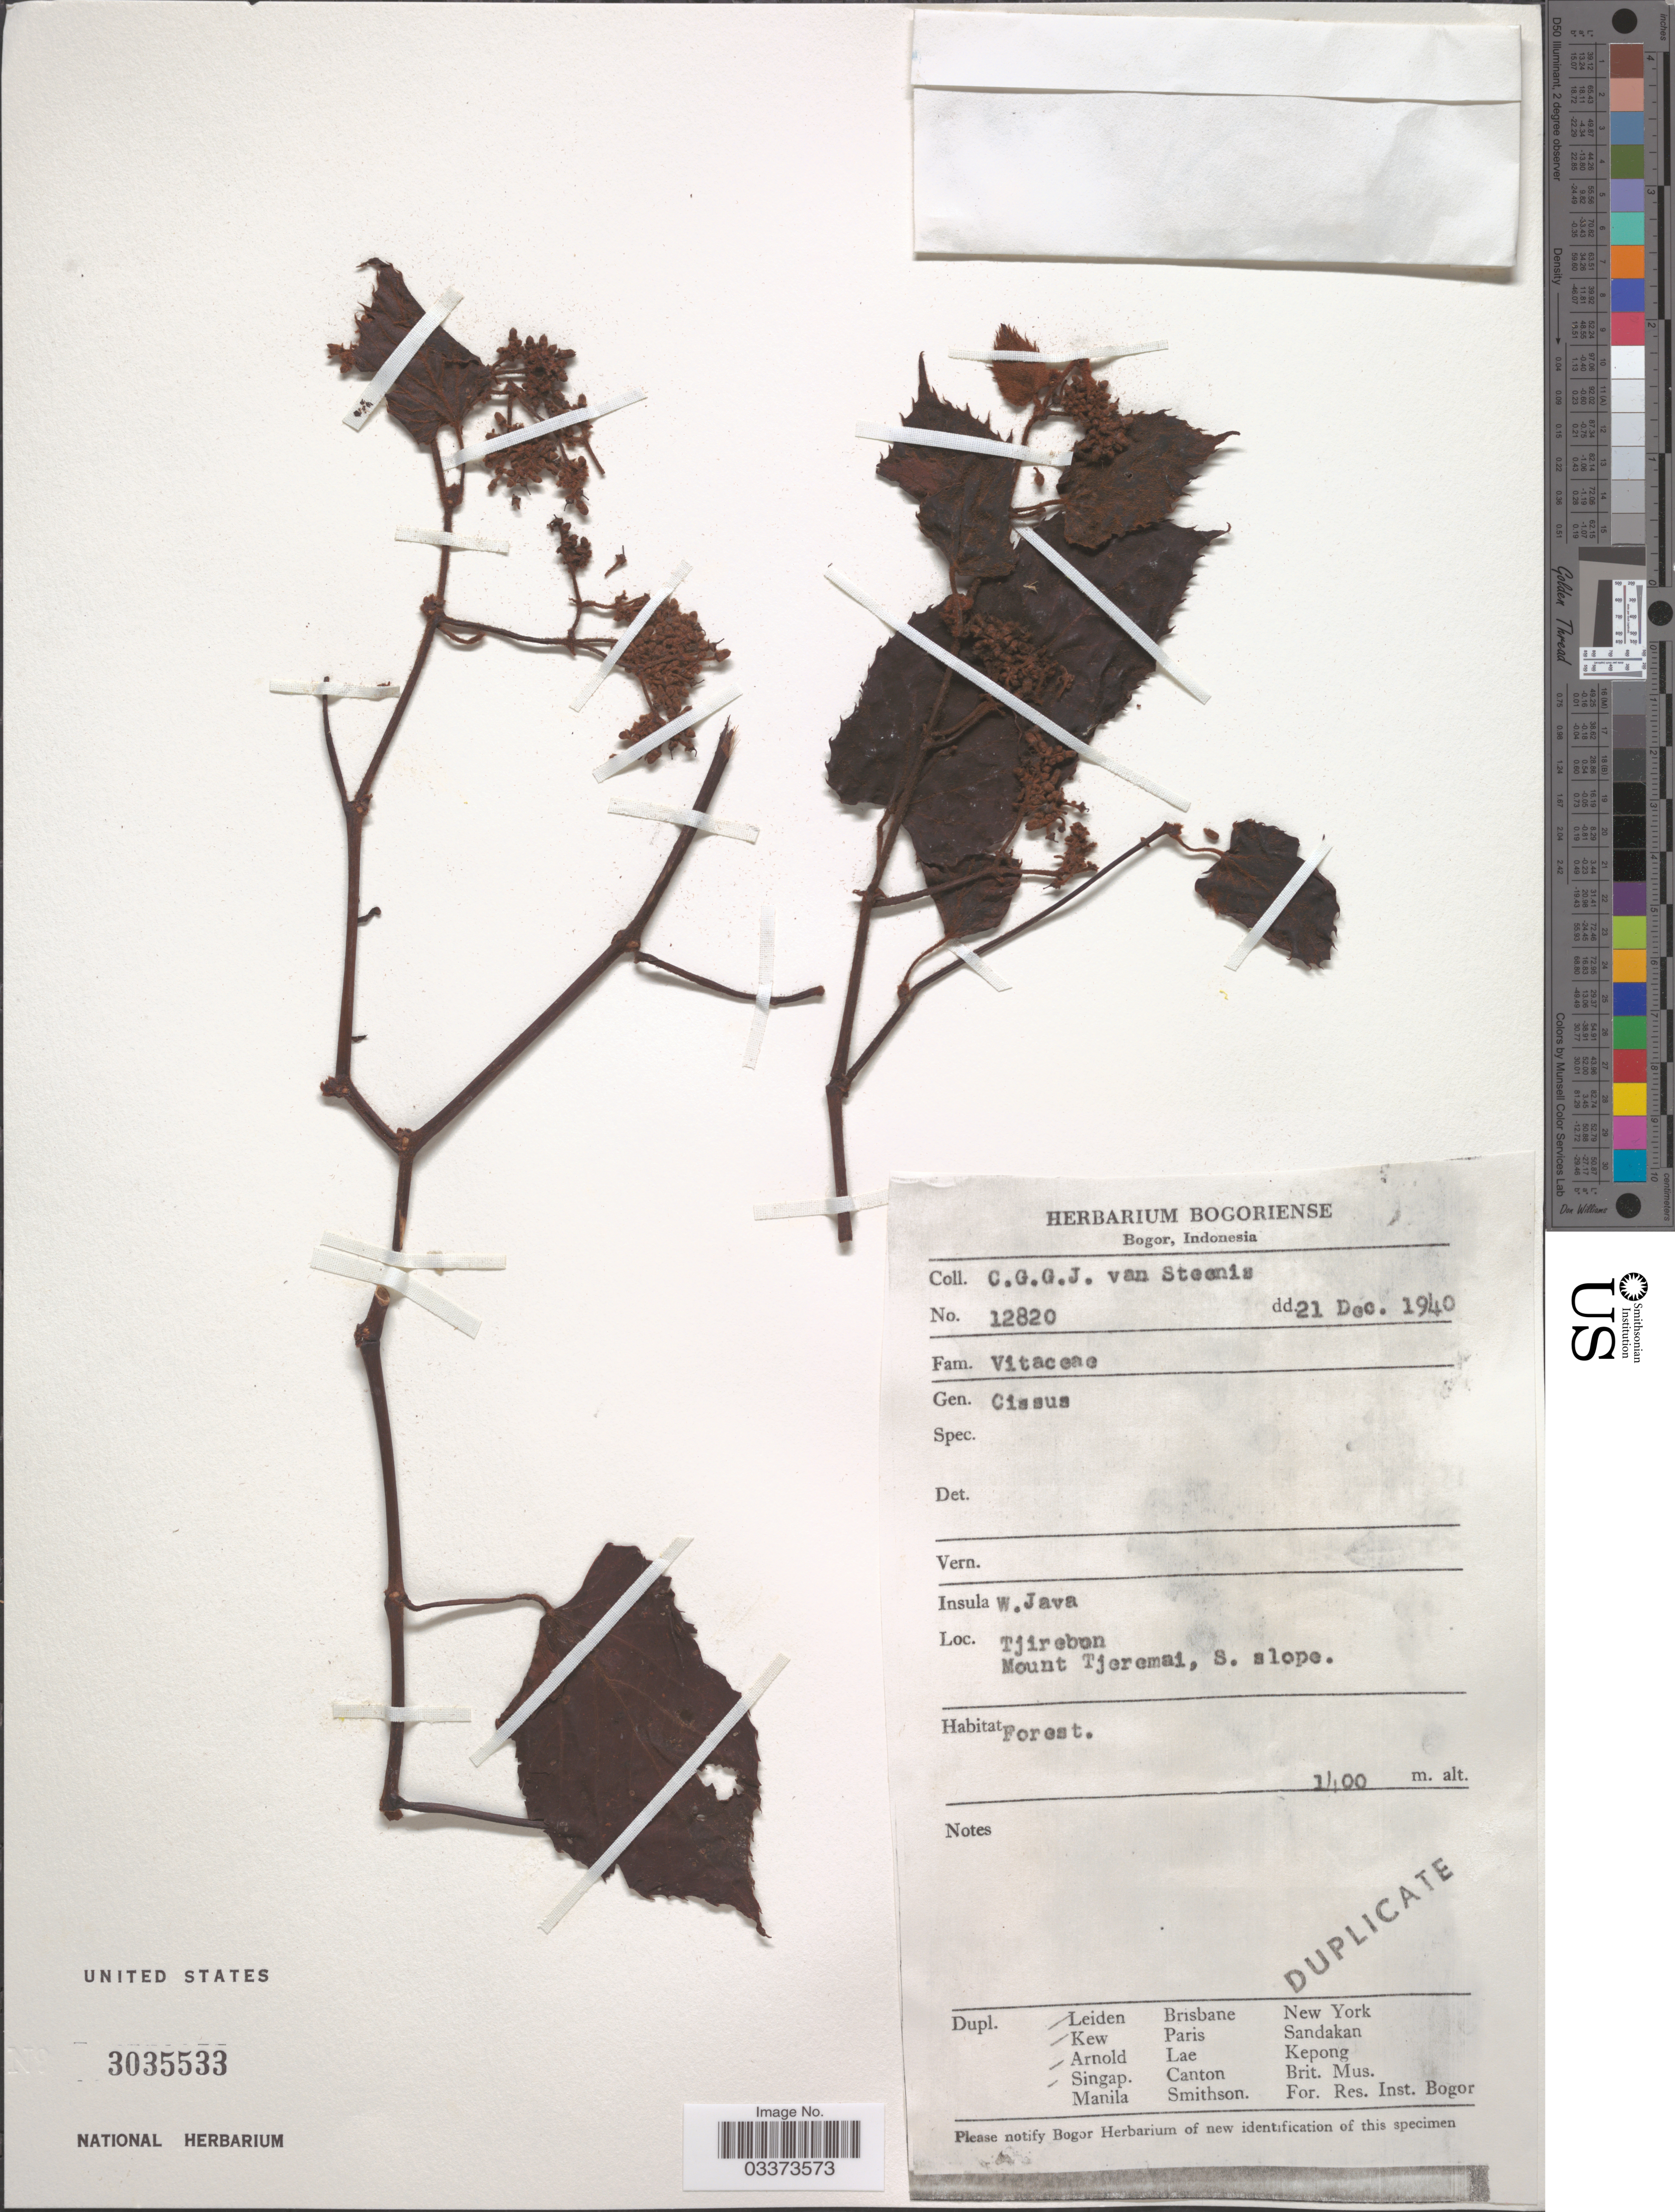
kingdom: Plantae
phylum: Tracheophyta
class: Magnoliopsida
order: Vitales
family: Vitaceae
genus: Cissus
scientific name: Cissus sp.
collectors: C. G. van Steenis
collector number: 12820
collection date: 1940-12-21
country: Indonesia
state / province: Java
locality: Insula W. Java. Tjirebon Mount Tjeremai, S. slope.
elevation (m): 1400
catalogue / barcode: US 3035533